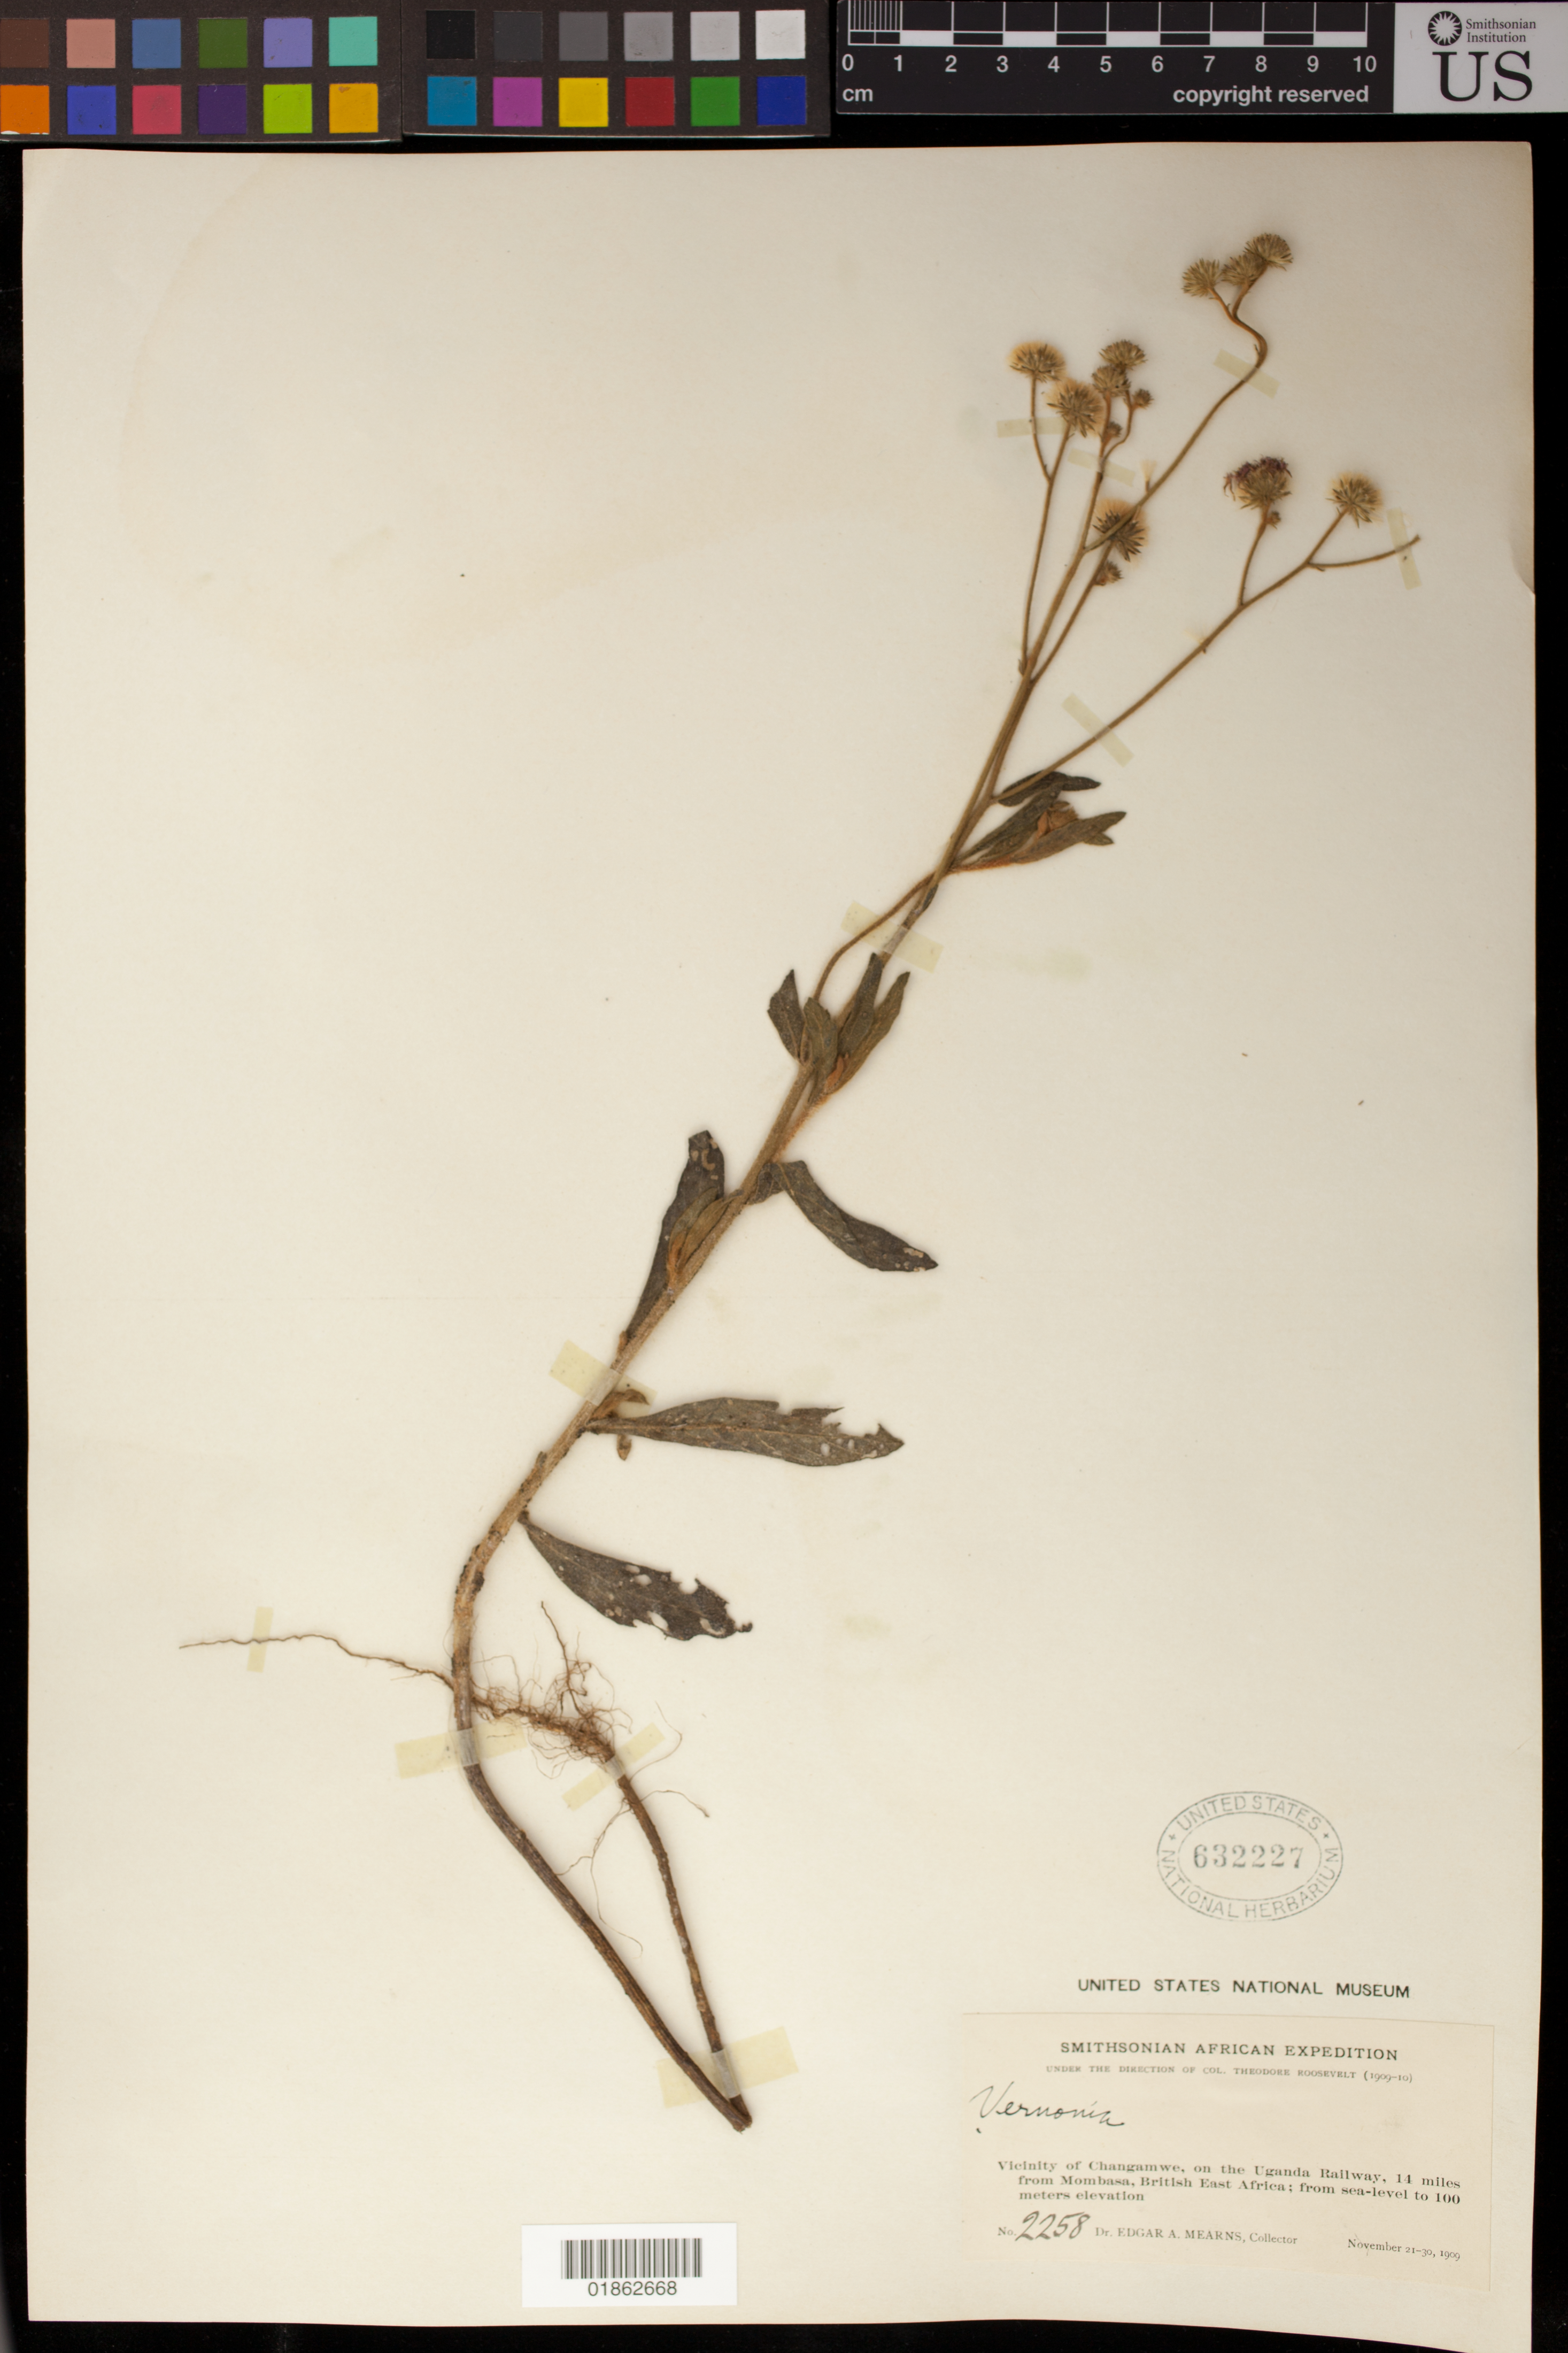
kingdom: Plantae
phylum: Tracheophyta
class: Magnoliopsida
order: Asterales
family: Asteraceae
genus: Vernonia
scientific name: Vernonia sp.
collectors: E. A. Mearns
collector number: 2258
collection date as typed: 1909-11-21/1909-11-30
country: Kenya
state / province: Mombasa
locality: Vicinity of Changamwe, on the Ugandan Railway, 14 miles from Mombasa, British East Africa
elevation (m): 0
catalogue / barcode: US 632227